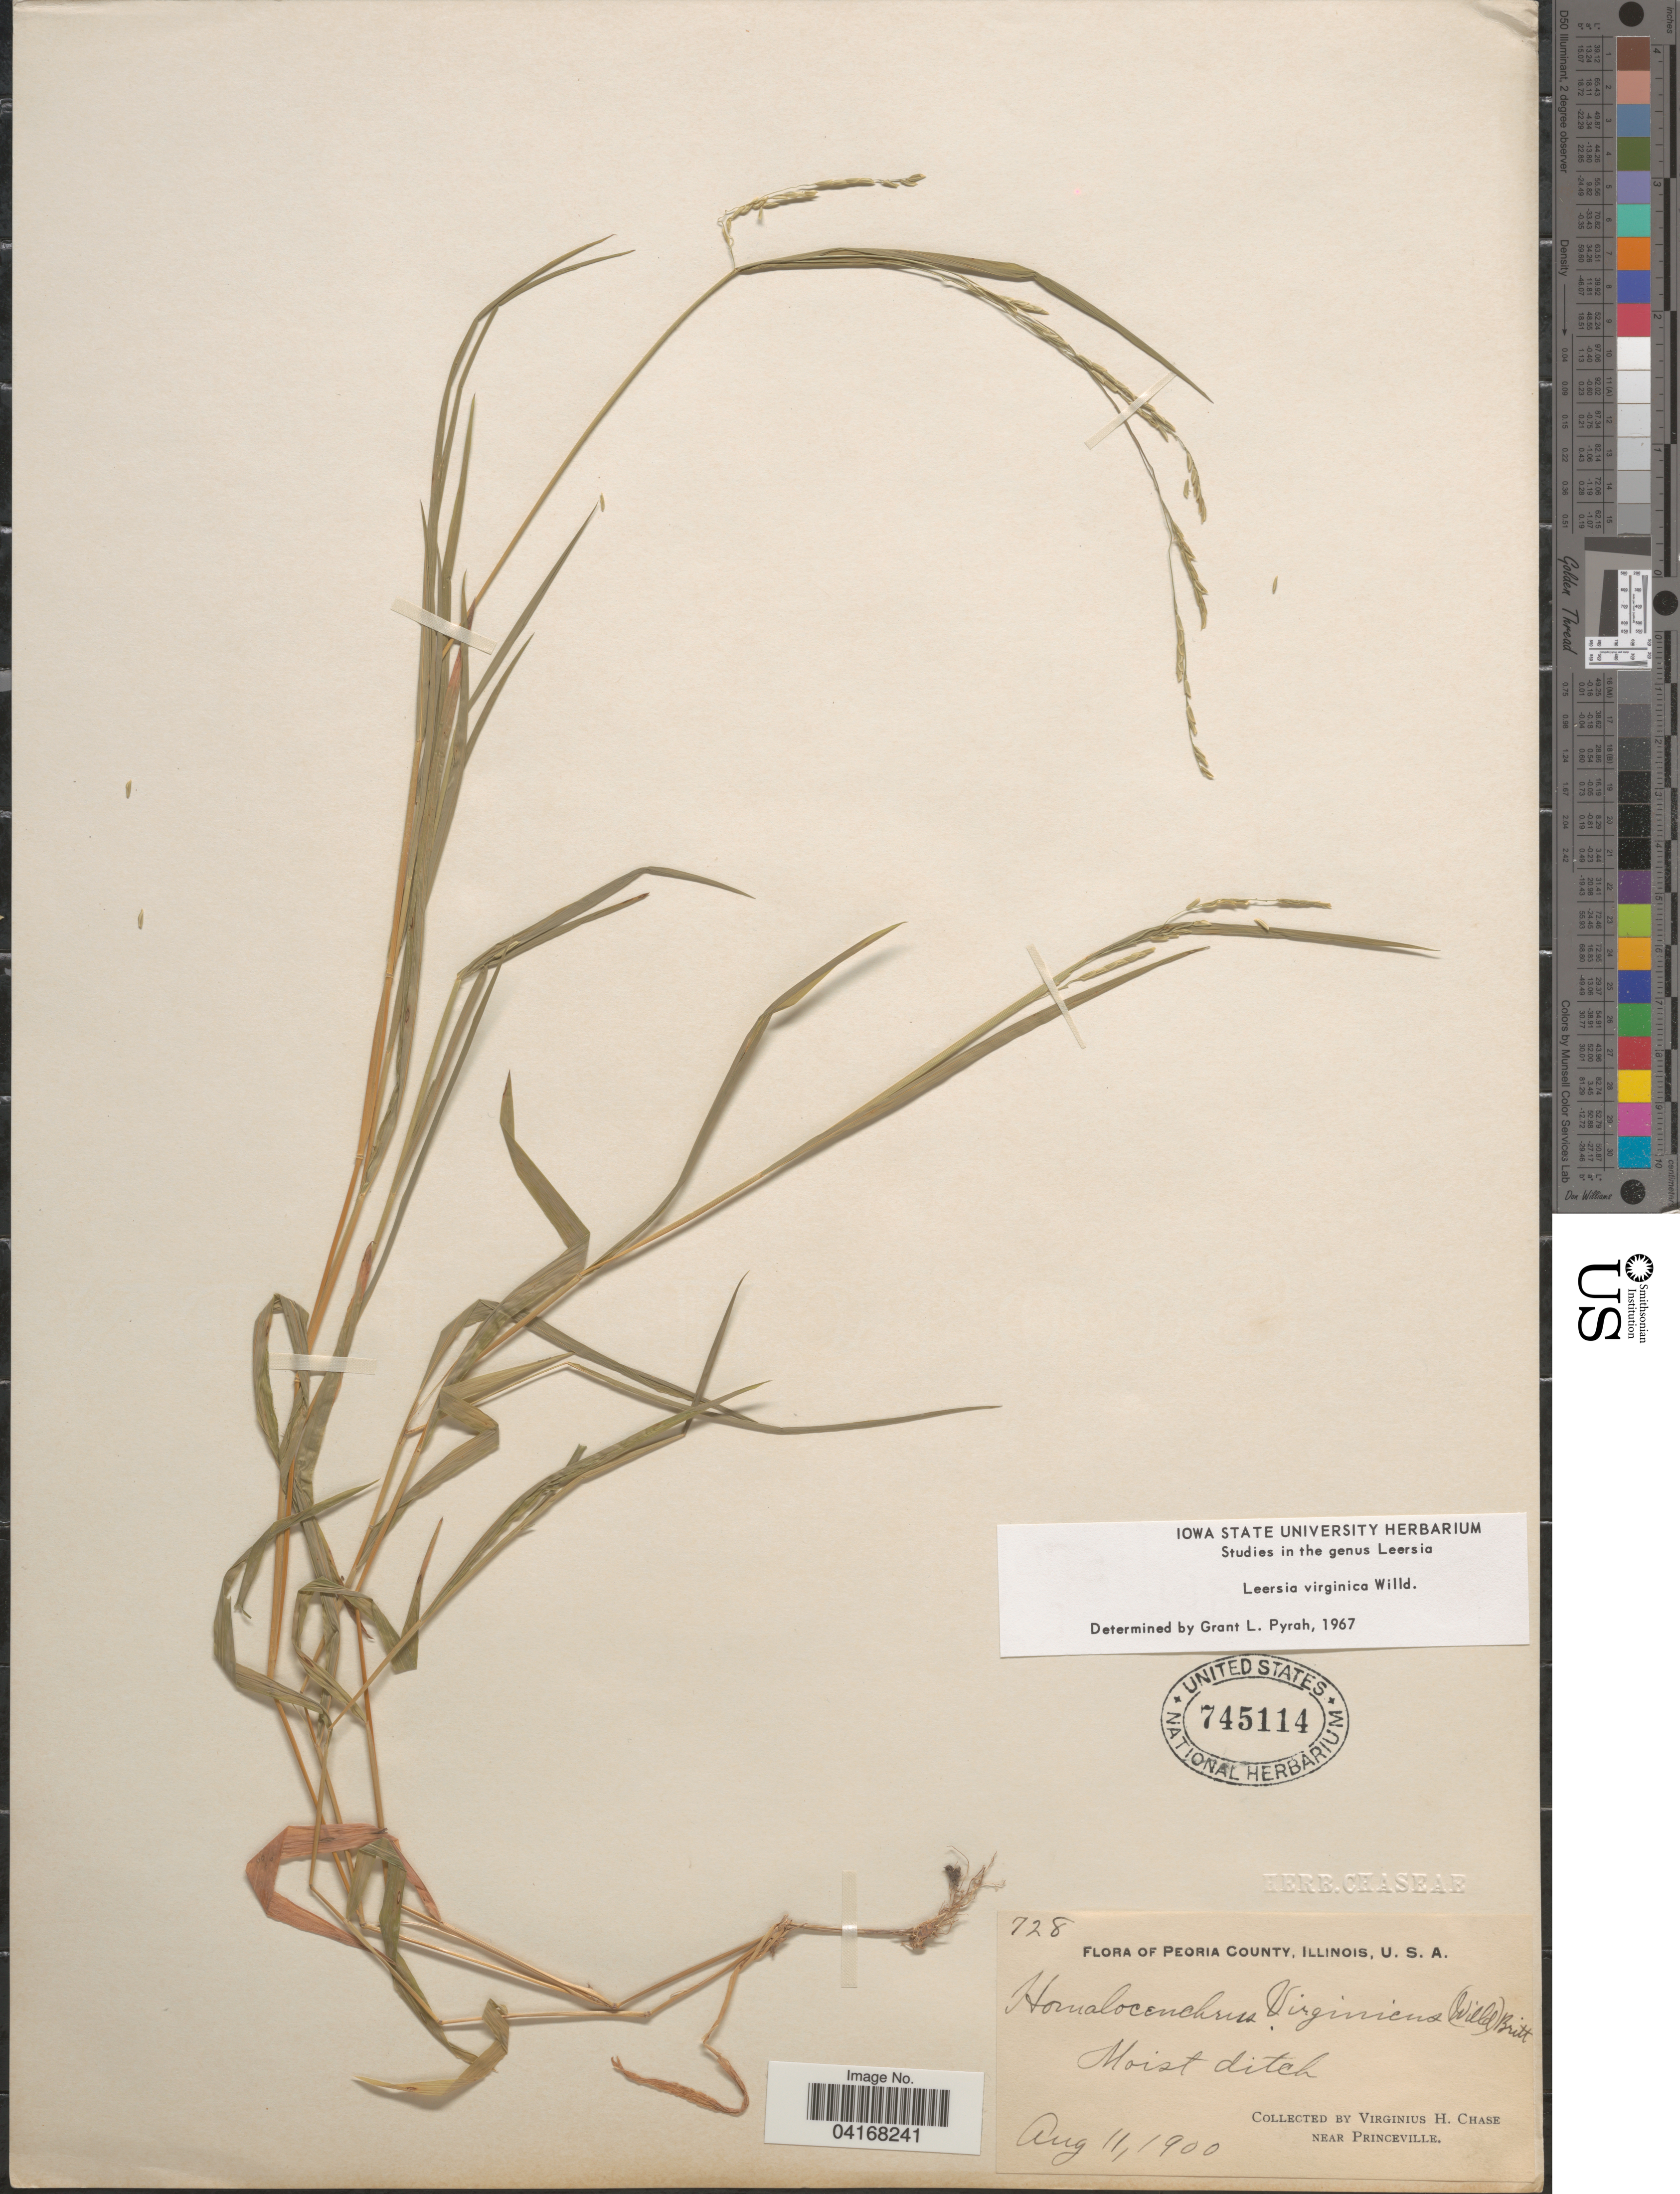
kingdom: Plantae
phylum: Tracheophyta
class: Liliopsida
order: Poales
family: Poaceae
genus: Leersia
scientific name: Leersia virginica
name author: Willd.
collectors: V. H. Chase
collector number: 728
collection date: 1900-08-11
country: United States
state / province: Illinois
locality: Peoria County. Moist ditch. Near Princeville.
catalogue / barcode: US 745114